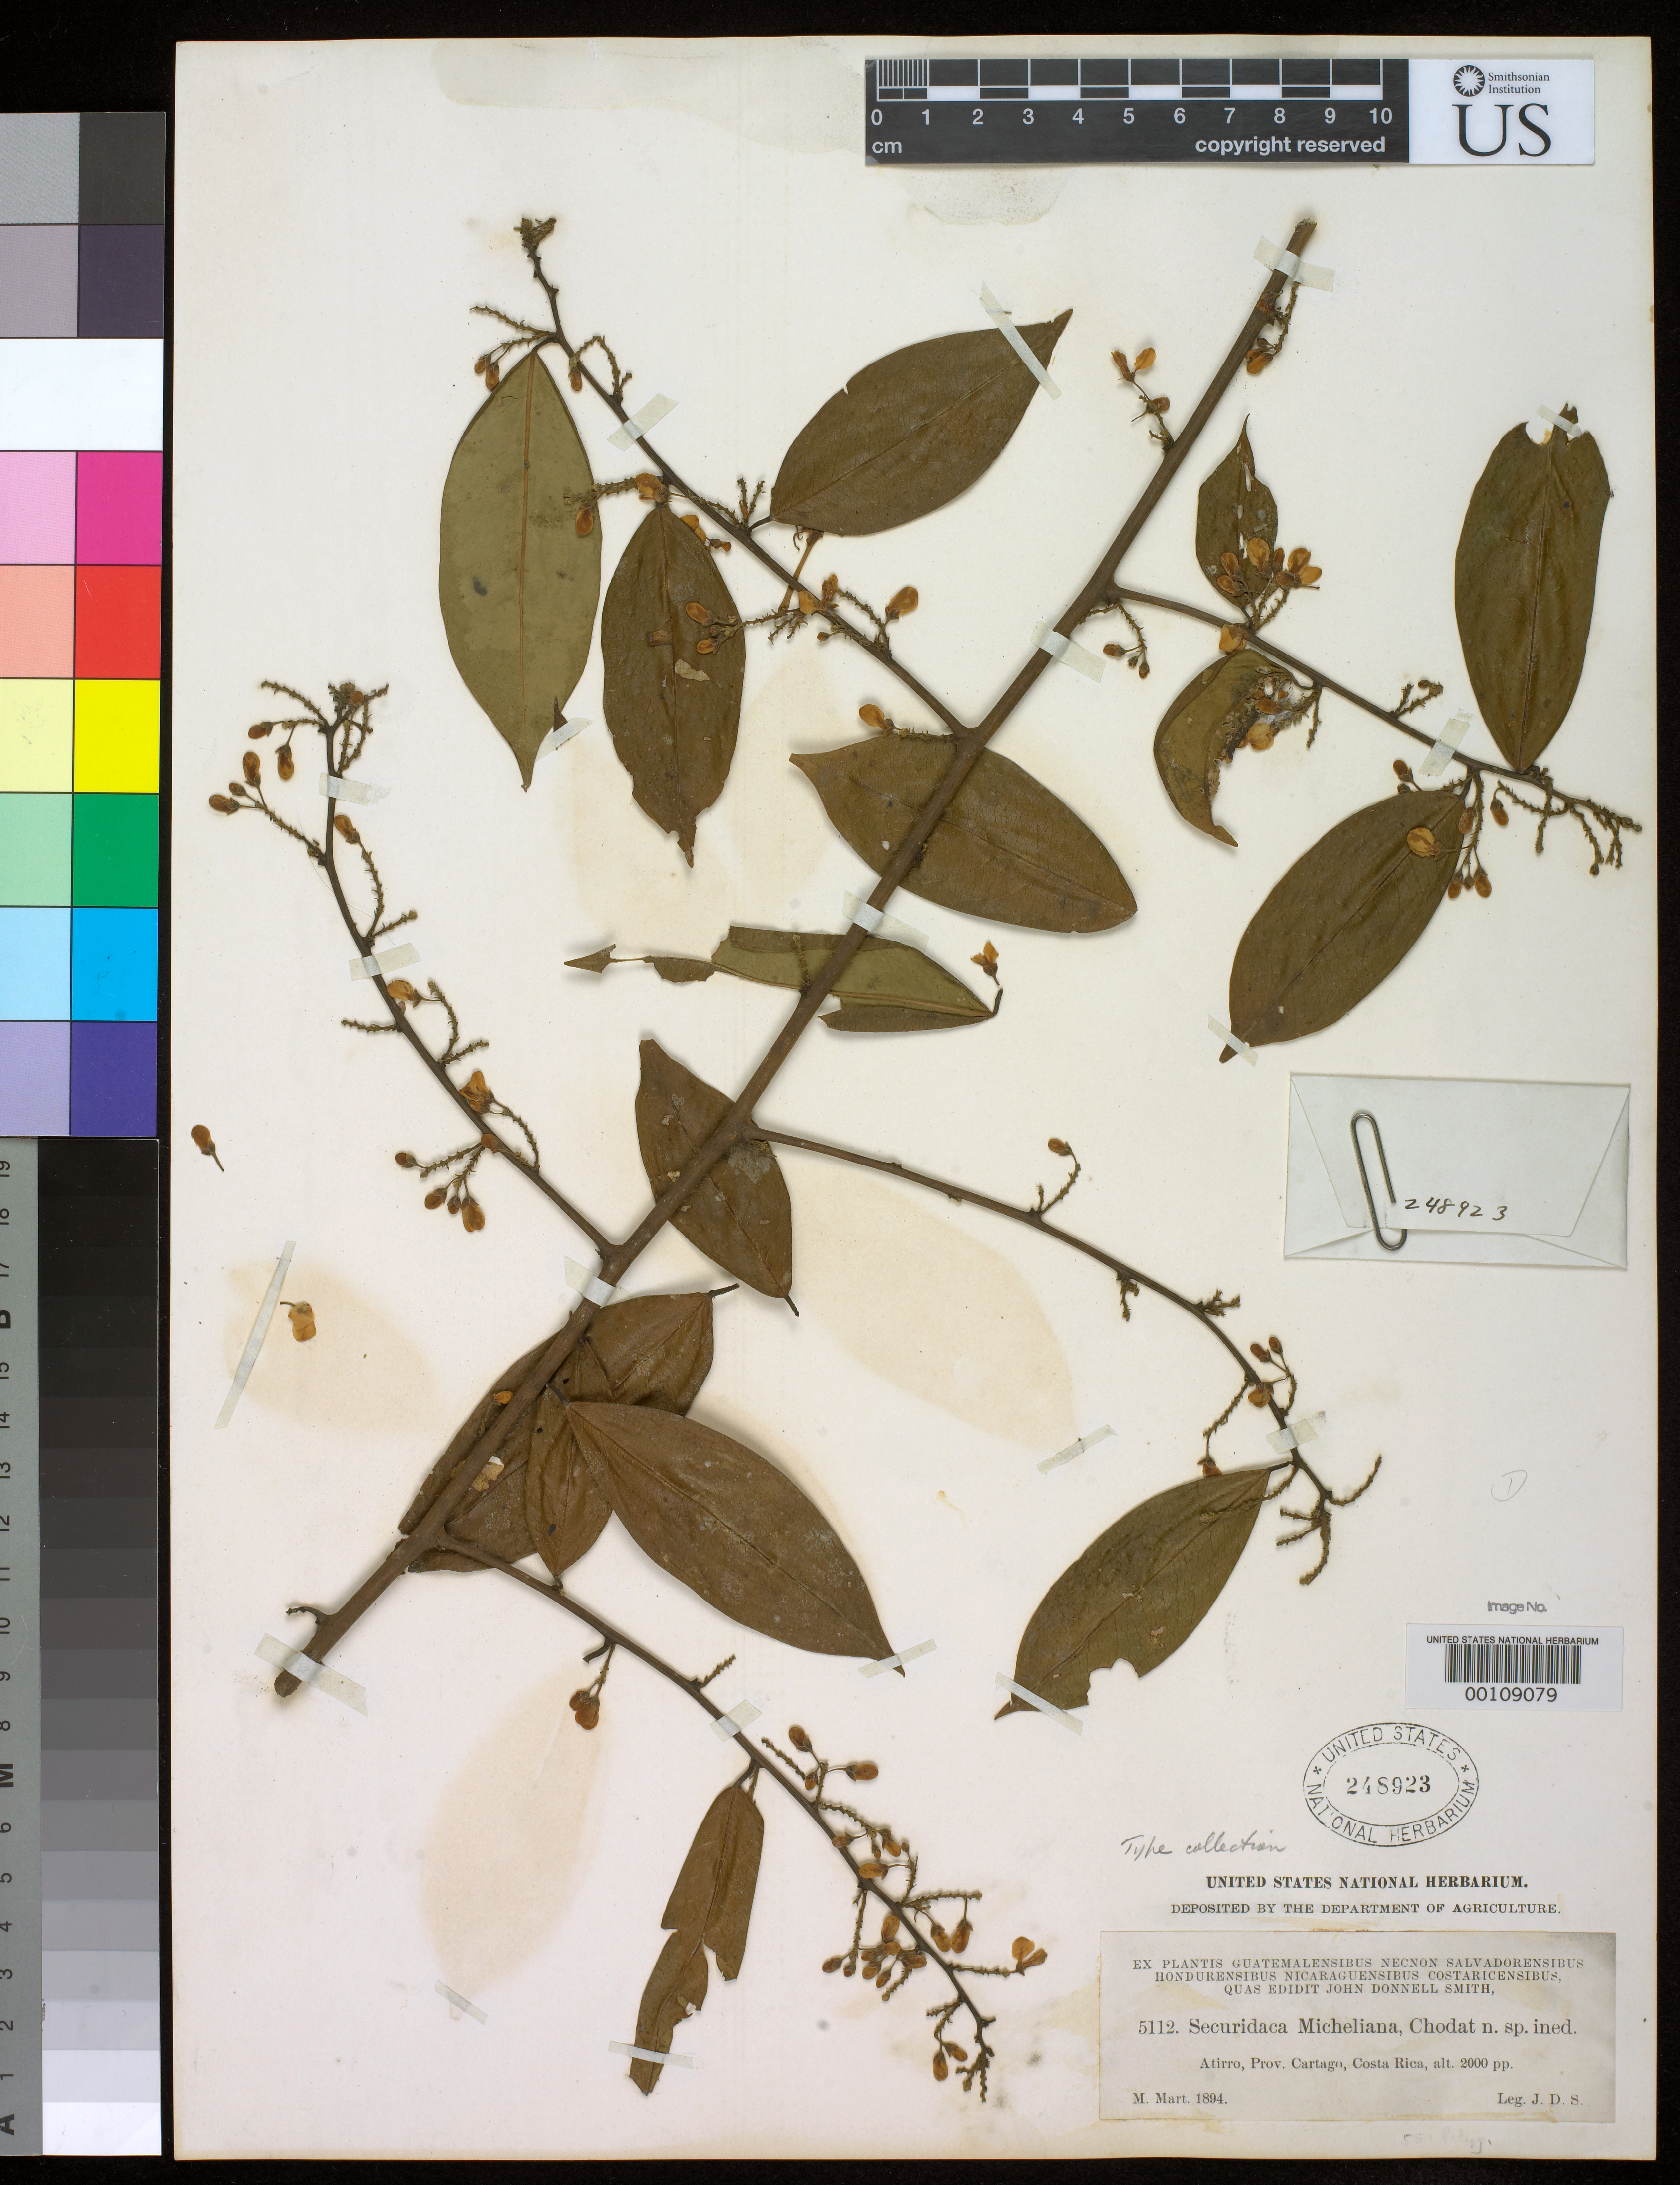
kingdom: Plantae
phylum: Tracheophyta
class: Magnoliopsida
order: Fabales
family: Polygalaceae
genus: Securidaca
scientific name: Securidaca micheliana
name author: Chodat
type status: Isotype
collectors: J. Donnell Smith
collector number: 5112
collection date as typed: Mar 1894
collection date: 1894-03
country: Costa Rica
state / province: Cartago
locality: Attiro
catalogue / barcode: US 248923